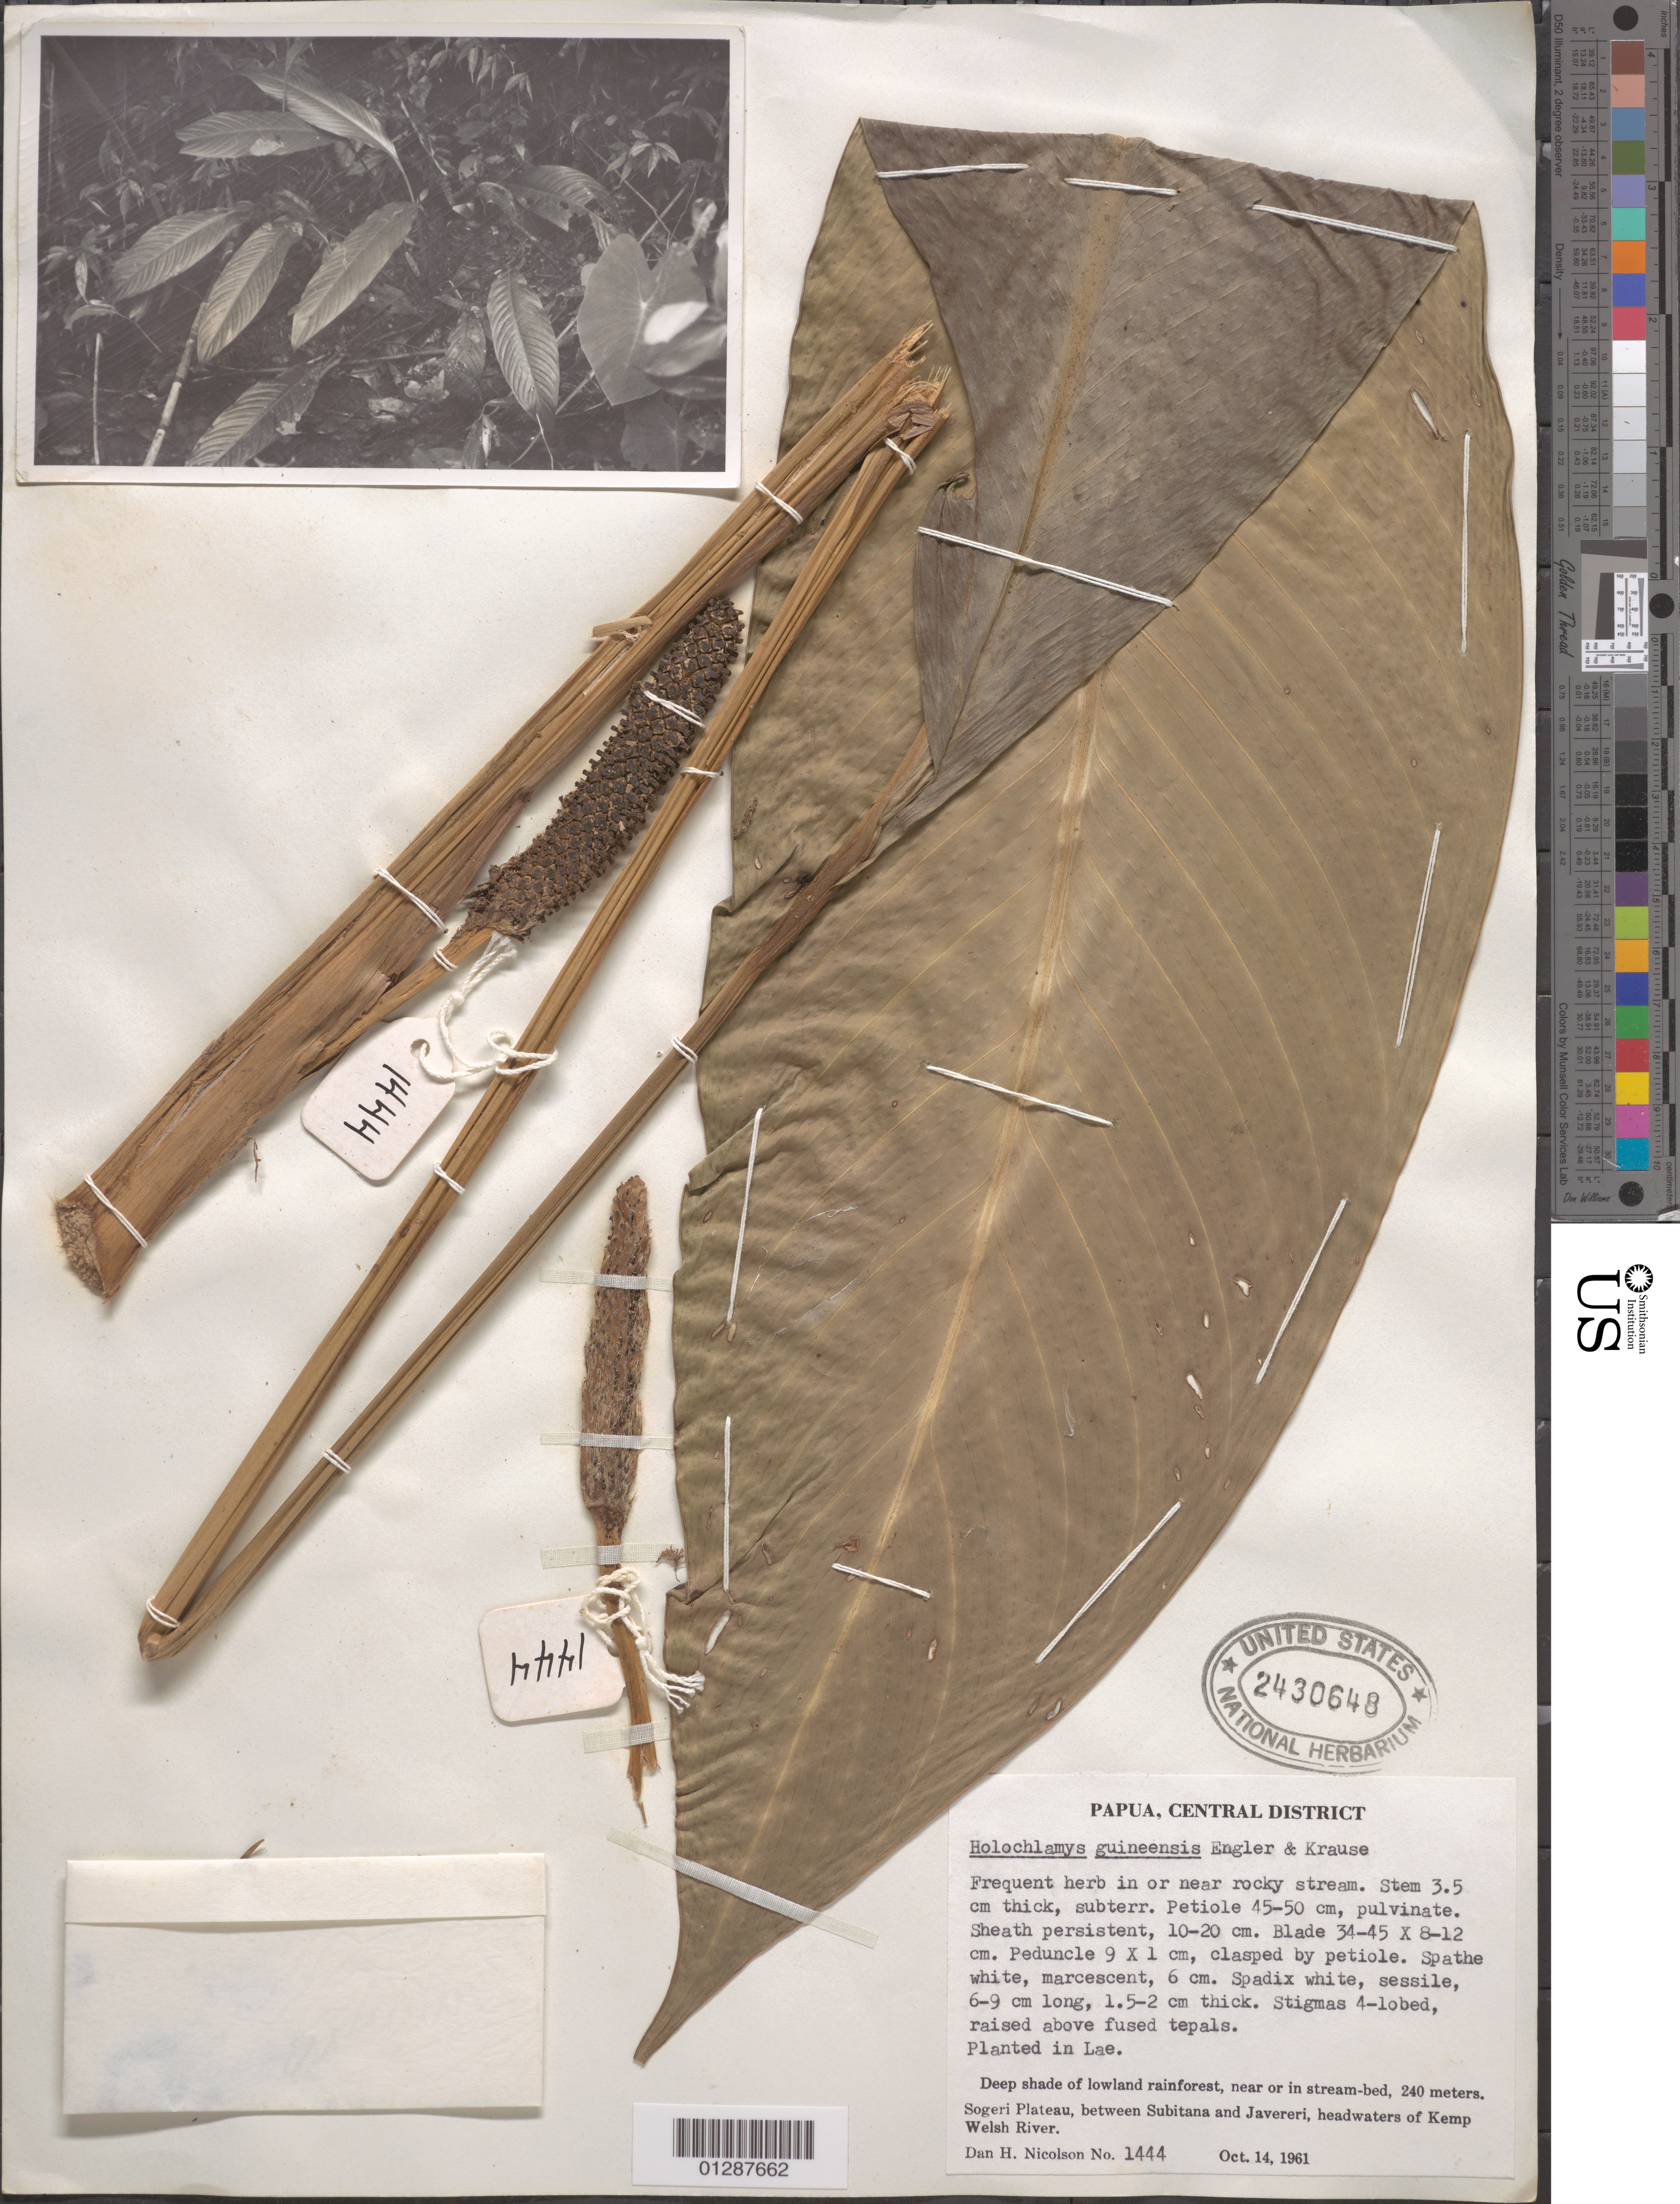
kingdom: Plantae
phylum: Tracheophyta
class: Liliopsida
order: Alismatales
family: Araceae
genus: Holochlamys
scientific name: Holochlamys beccarii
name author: Engl.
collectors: D. H. Nicolson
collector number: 1444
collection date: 1961-10-14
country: Papua New Guinea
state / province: Central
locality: Papua, Central District. Sogeri Plateau, between Subitana and Javereri, headwaters of Kemp Welsh River.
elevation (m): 240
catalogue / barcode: US 2430648